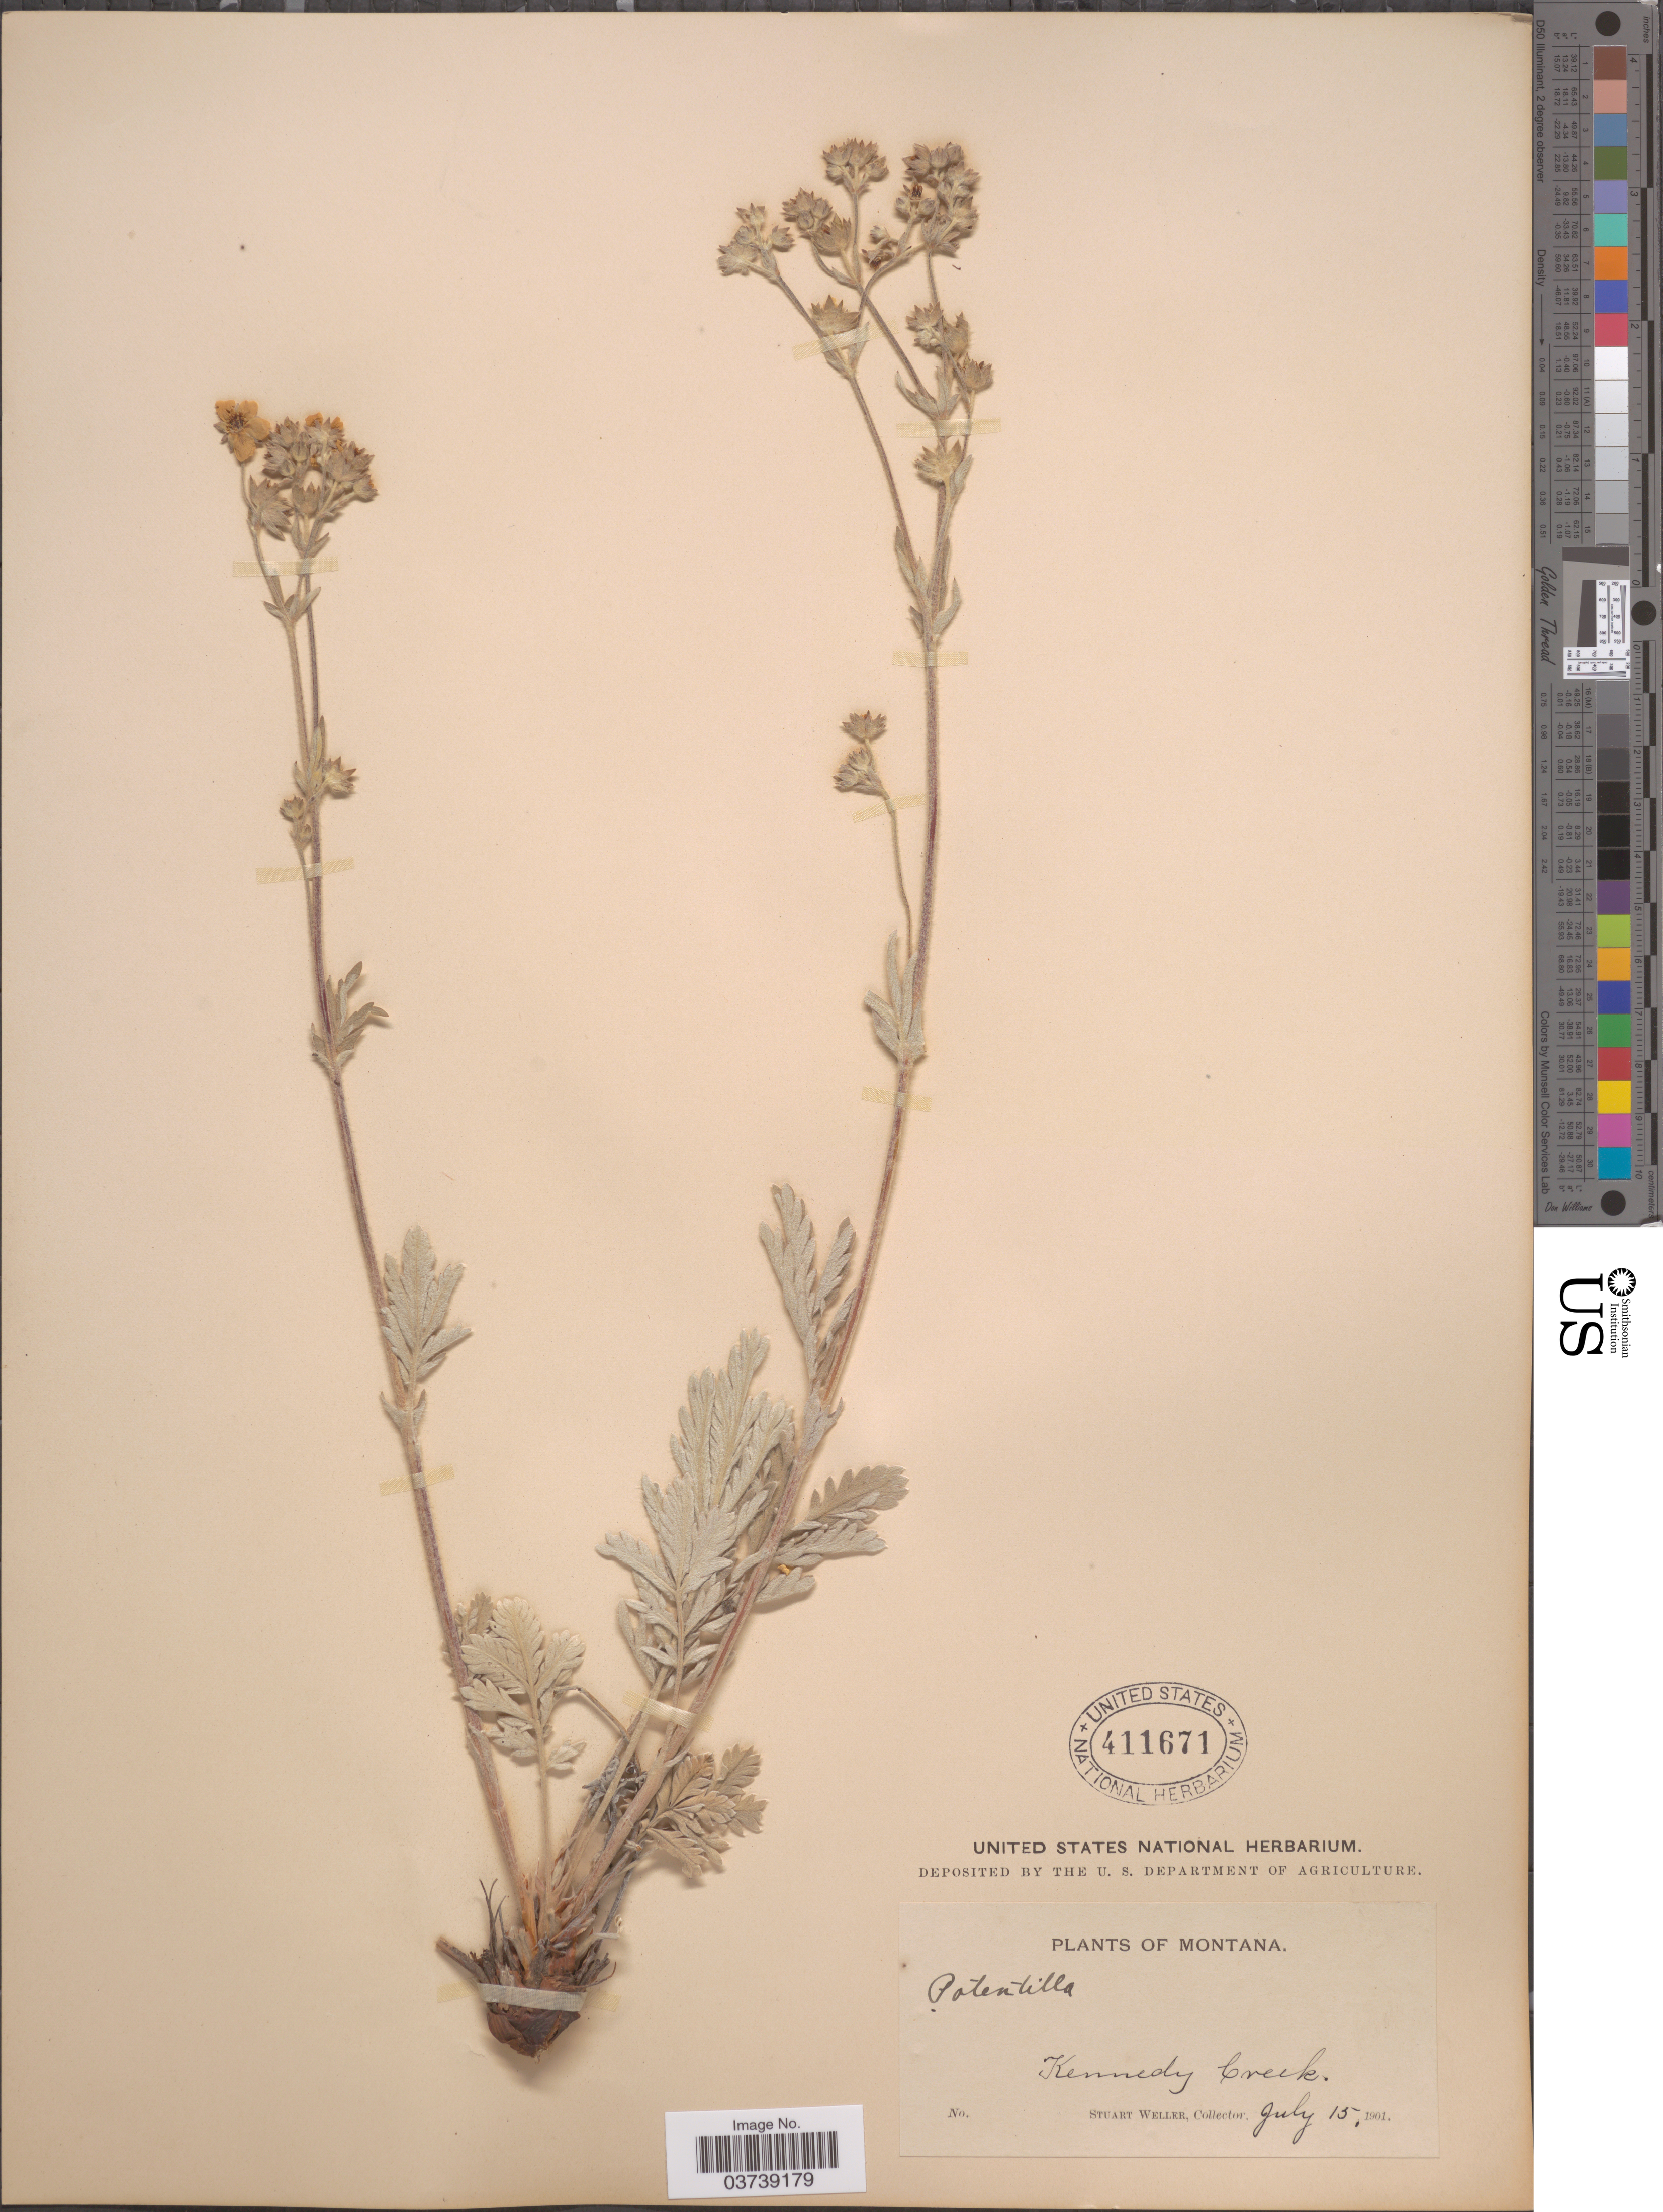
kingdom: Plantae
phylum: Tracheophyta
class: Magnoliopsida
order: Rosales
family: Rosaceae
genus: Potentilla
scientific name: Potentilla effusa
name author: Douglas ex Lehm.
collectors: S. Weller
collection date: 1901-07-15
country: United States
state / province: Montana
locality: Kennedy Creek.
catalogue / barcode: US 411671